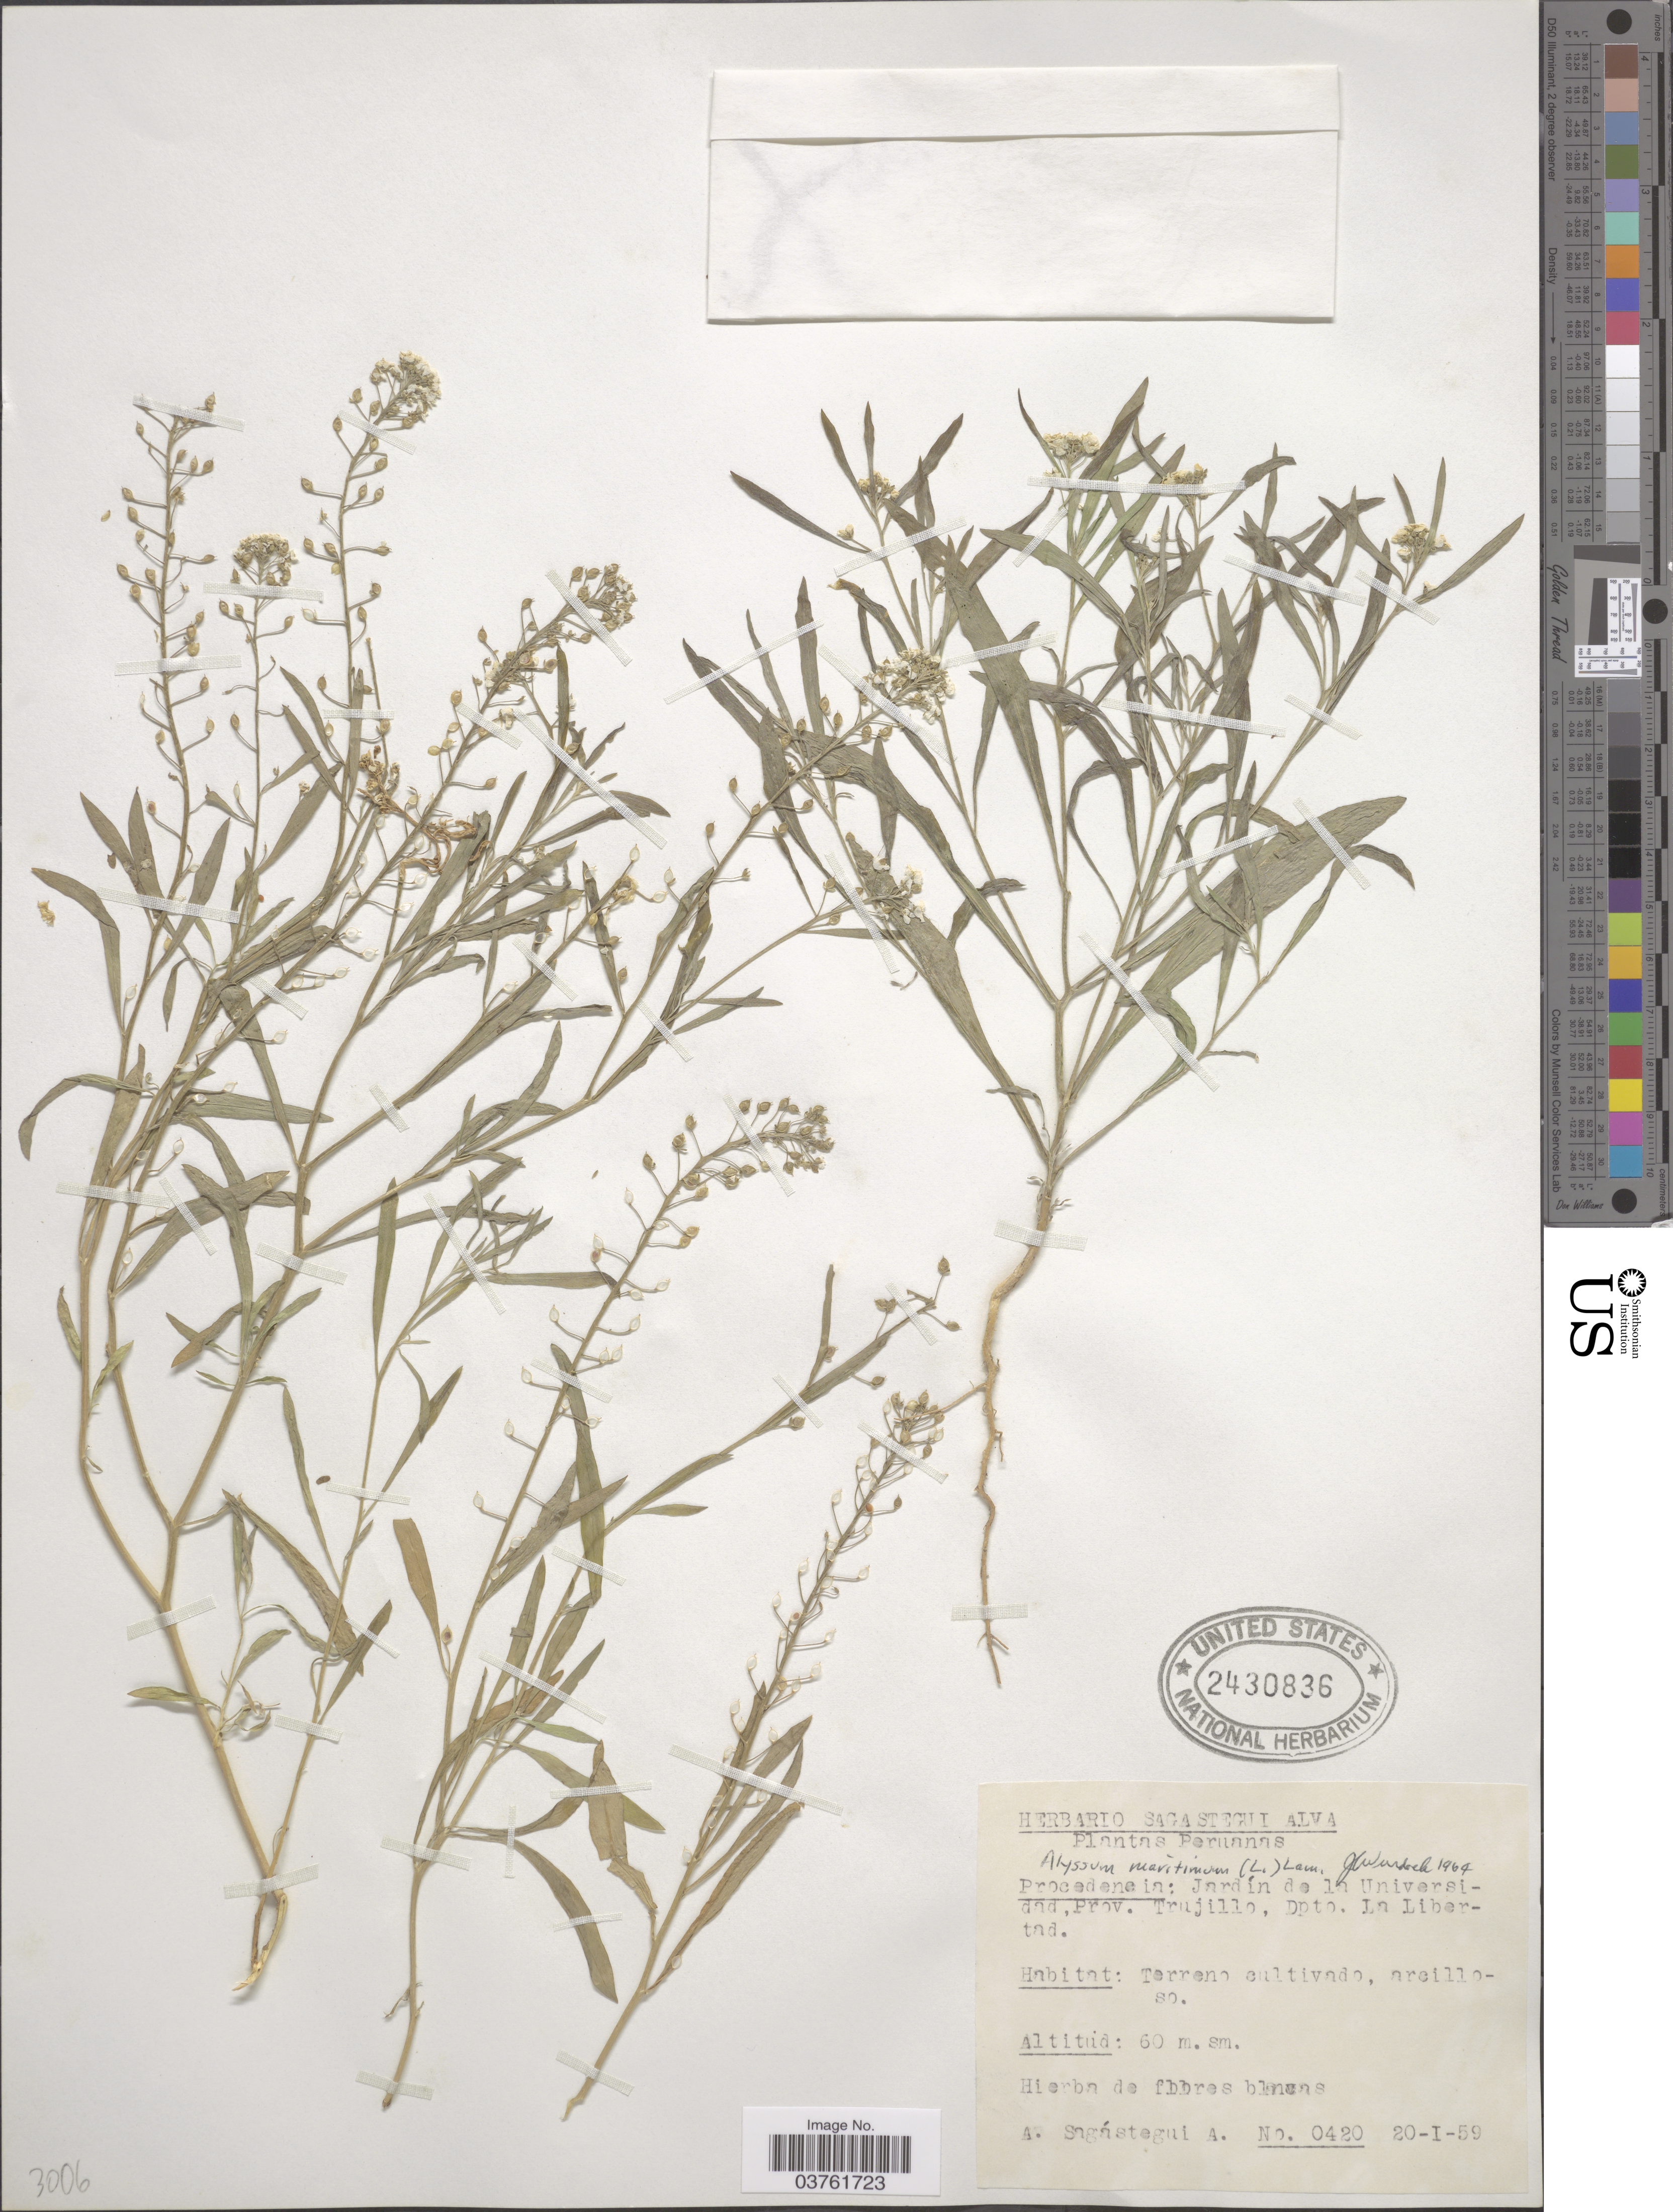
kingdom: Plantae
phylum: Tracheophyta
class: Magnoliopsida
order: Brassicales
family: Brassicaceae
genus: Alyssum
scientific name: Alyssum maritimum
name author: (L.) Lam.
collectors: A. Sagástegui A.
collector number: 0420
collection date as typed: Transcribed d/m/y: 20/1/59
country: Peru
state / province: La Libertad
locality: Procedencia: Jardín de la Universidad, Prov. Trujillo, Dpto. La Libertad.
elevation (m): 60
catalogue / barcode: US 2430836